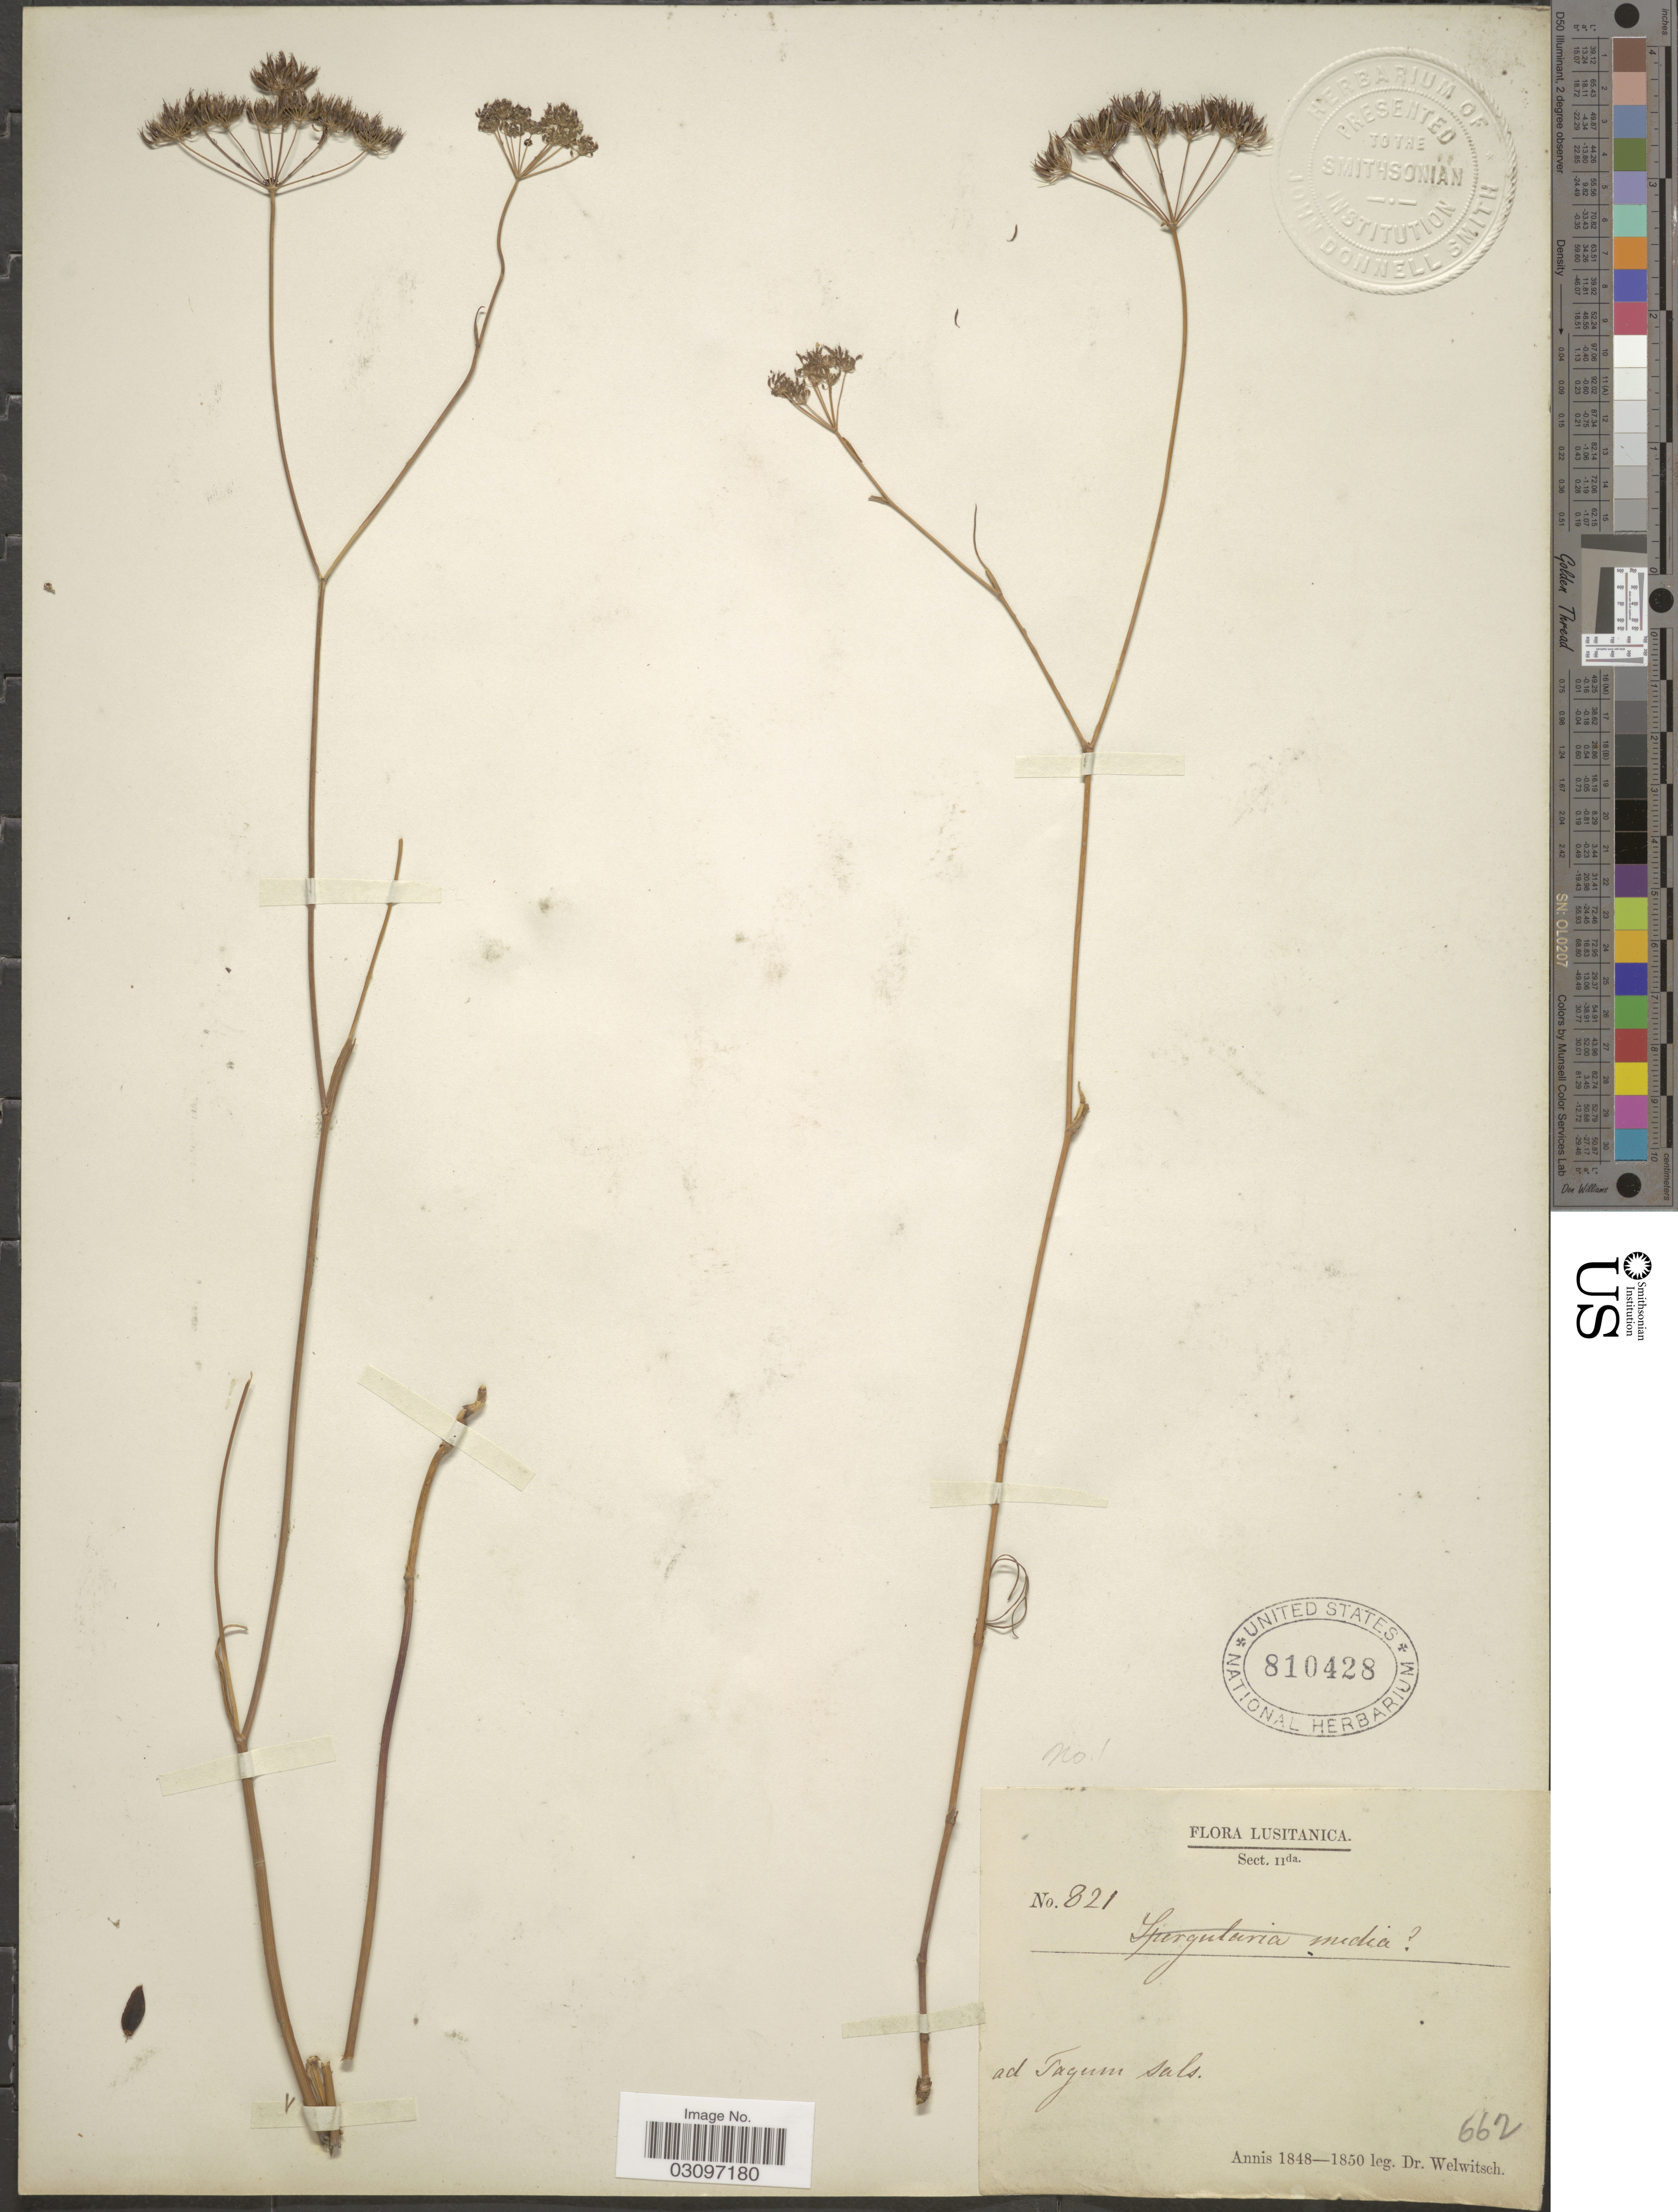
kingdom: Plantae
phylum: Tracheophyta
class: Magnoliopsida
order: Apiales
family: Apiaceae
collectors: -. Welwitsch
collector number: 821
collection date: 1848/1850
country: Portugal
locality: Lusitanica. Ad Tagum sals.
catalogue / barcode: US 810428